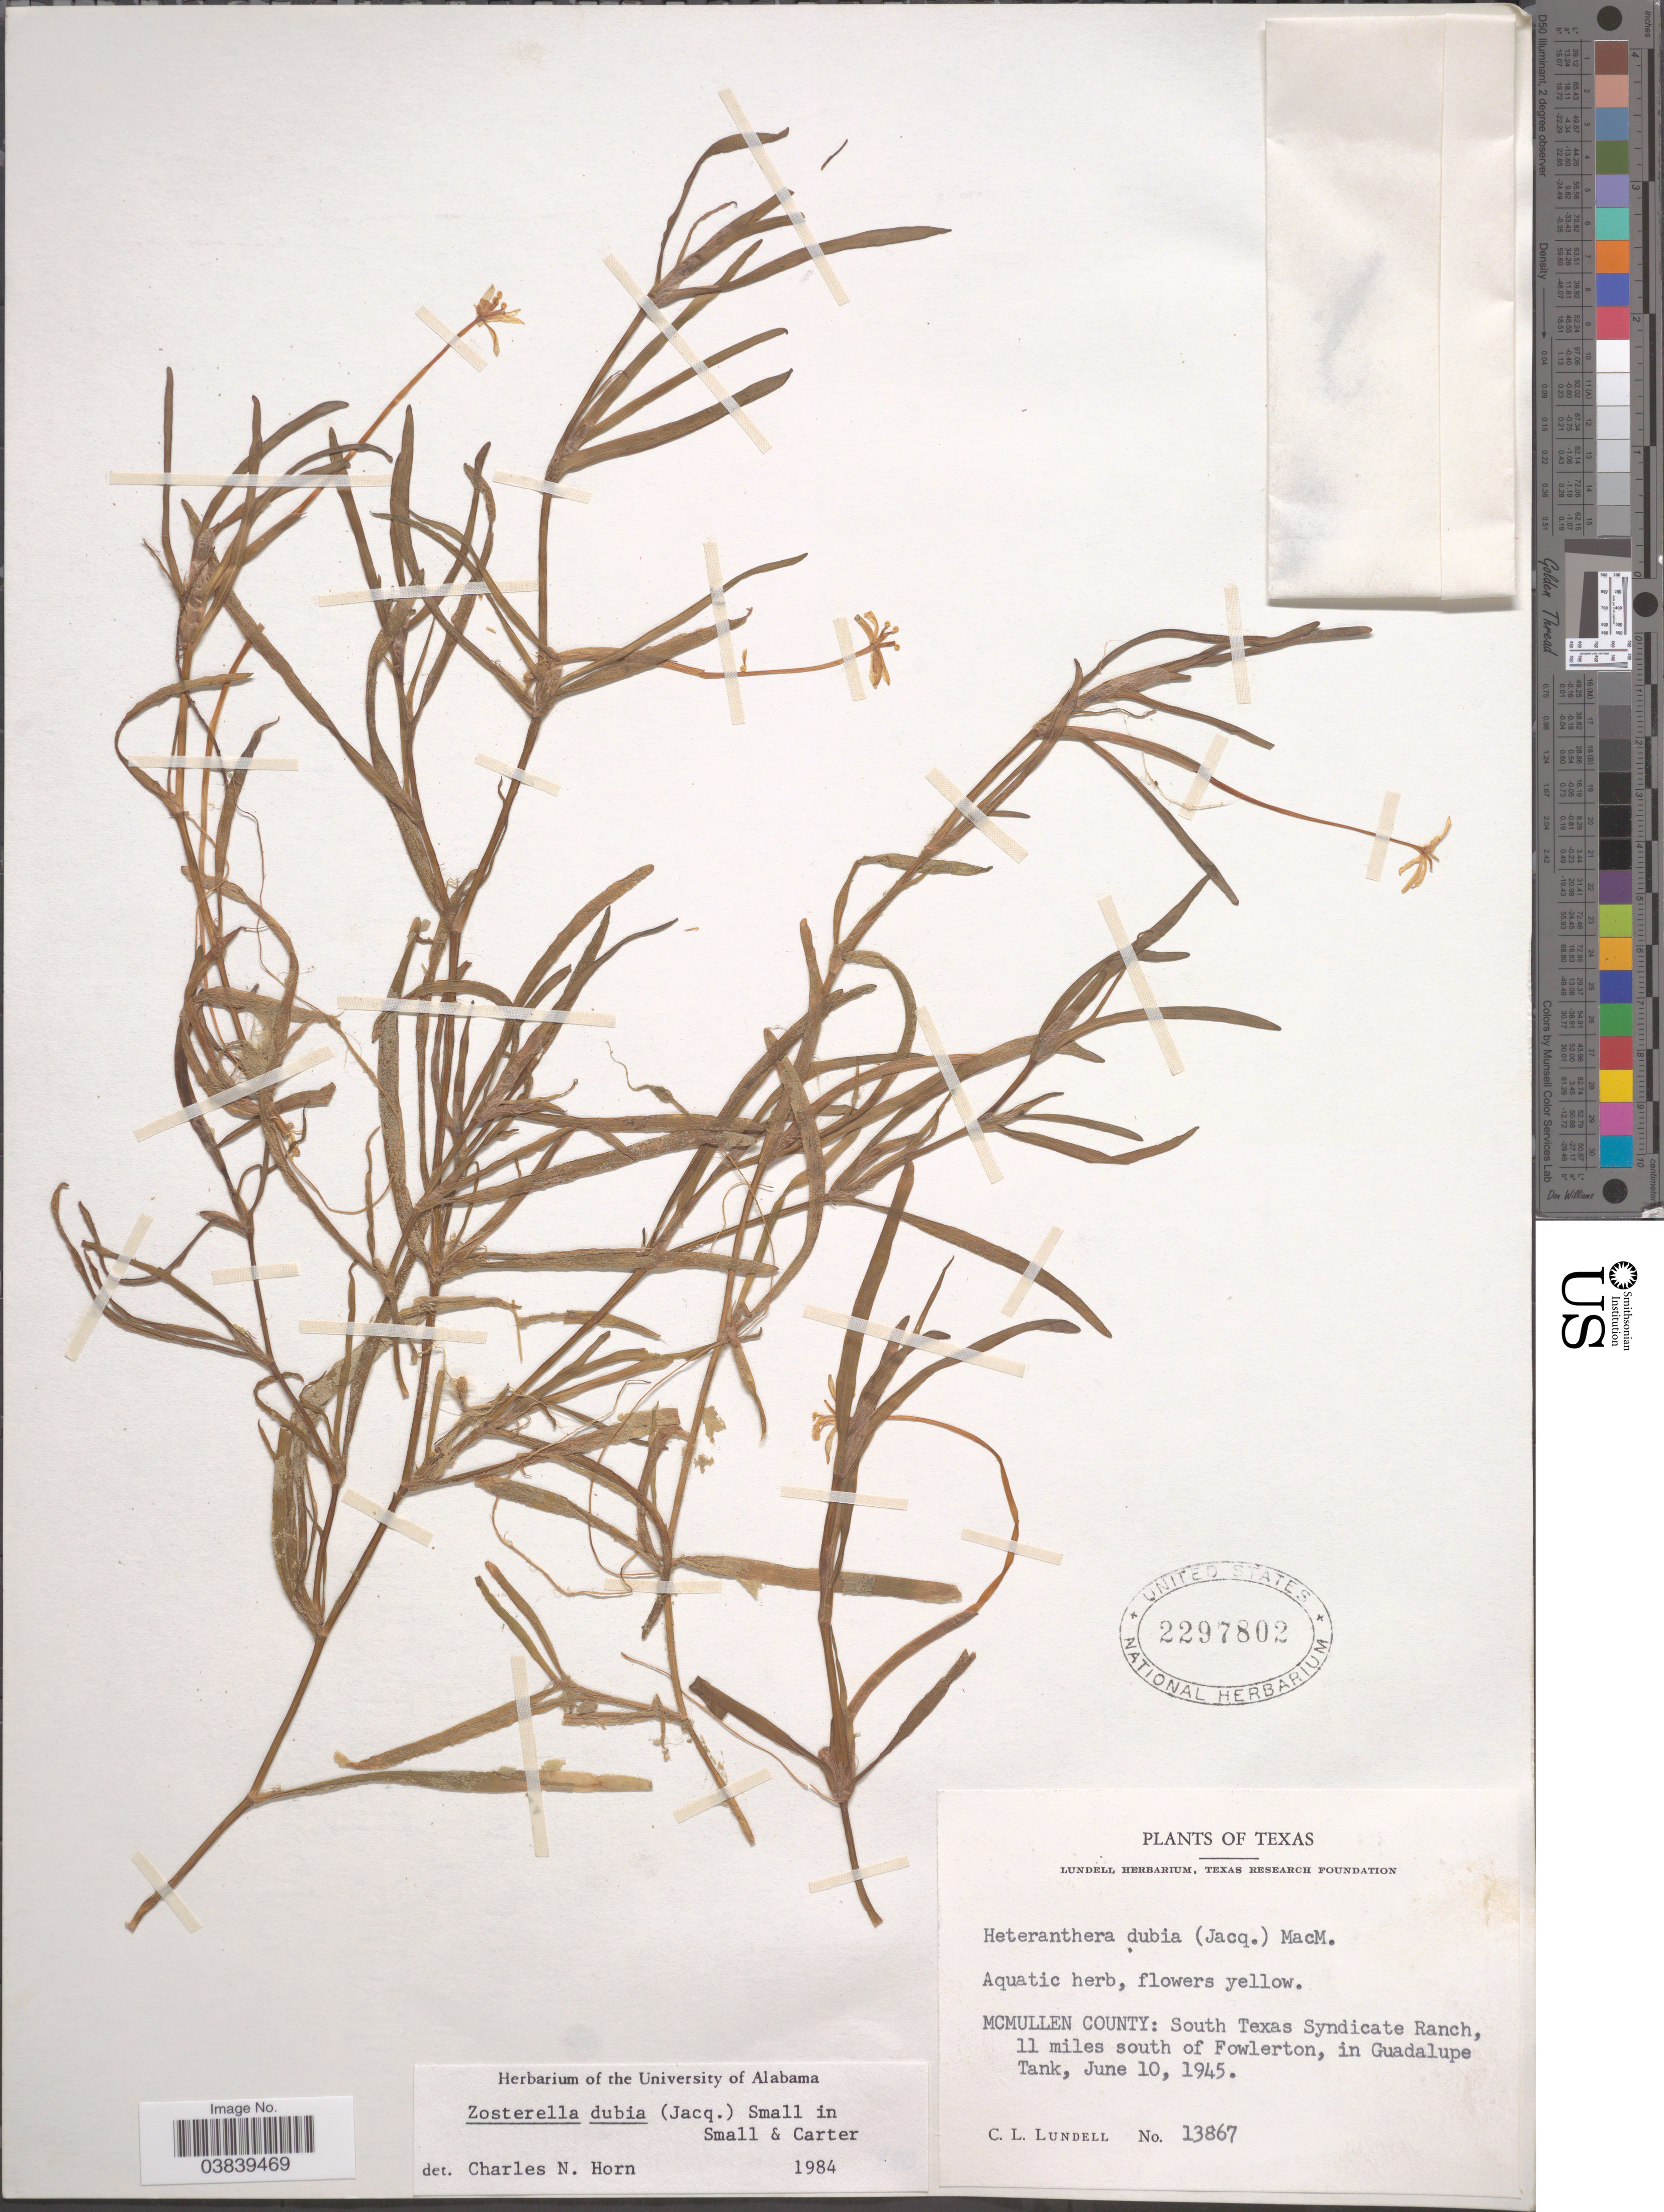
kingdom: Plantae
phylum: Tracheophyta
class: Liliopsida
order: Commelinales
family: Pontederiaceae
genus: Heteranthera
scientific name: Heteranthera dubia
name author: (Jacq.) MacMill.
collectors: C. L. Lundell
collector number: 13867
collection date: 1945-06-10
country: United States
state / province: Texas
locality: McMullen County: South Texas Syndicate Ranch, 11 miles south of Fowlerton, in Guadalupe Tank.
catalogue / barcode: US 2297802